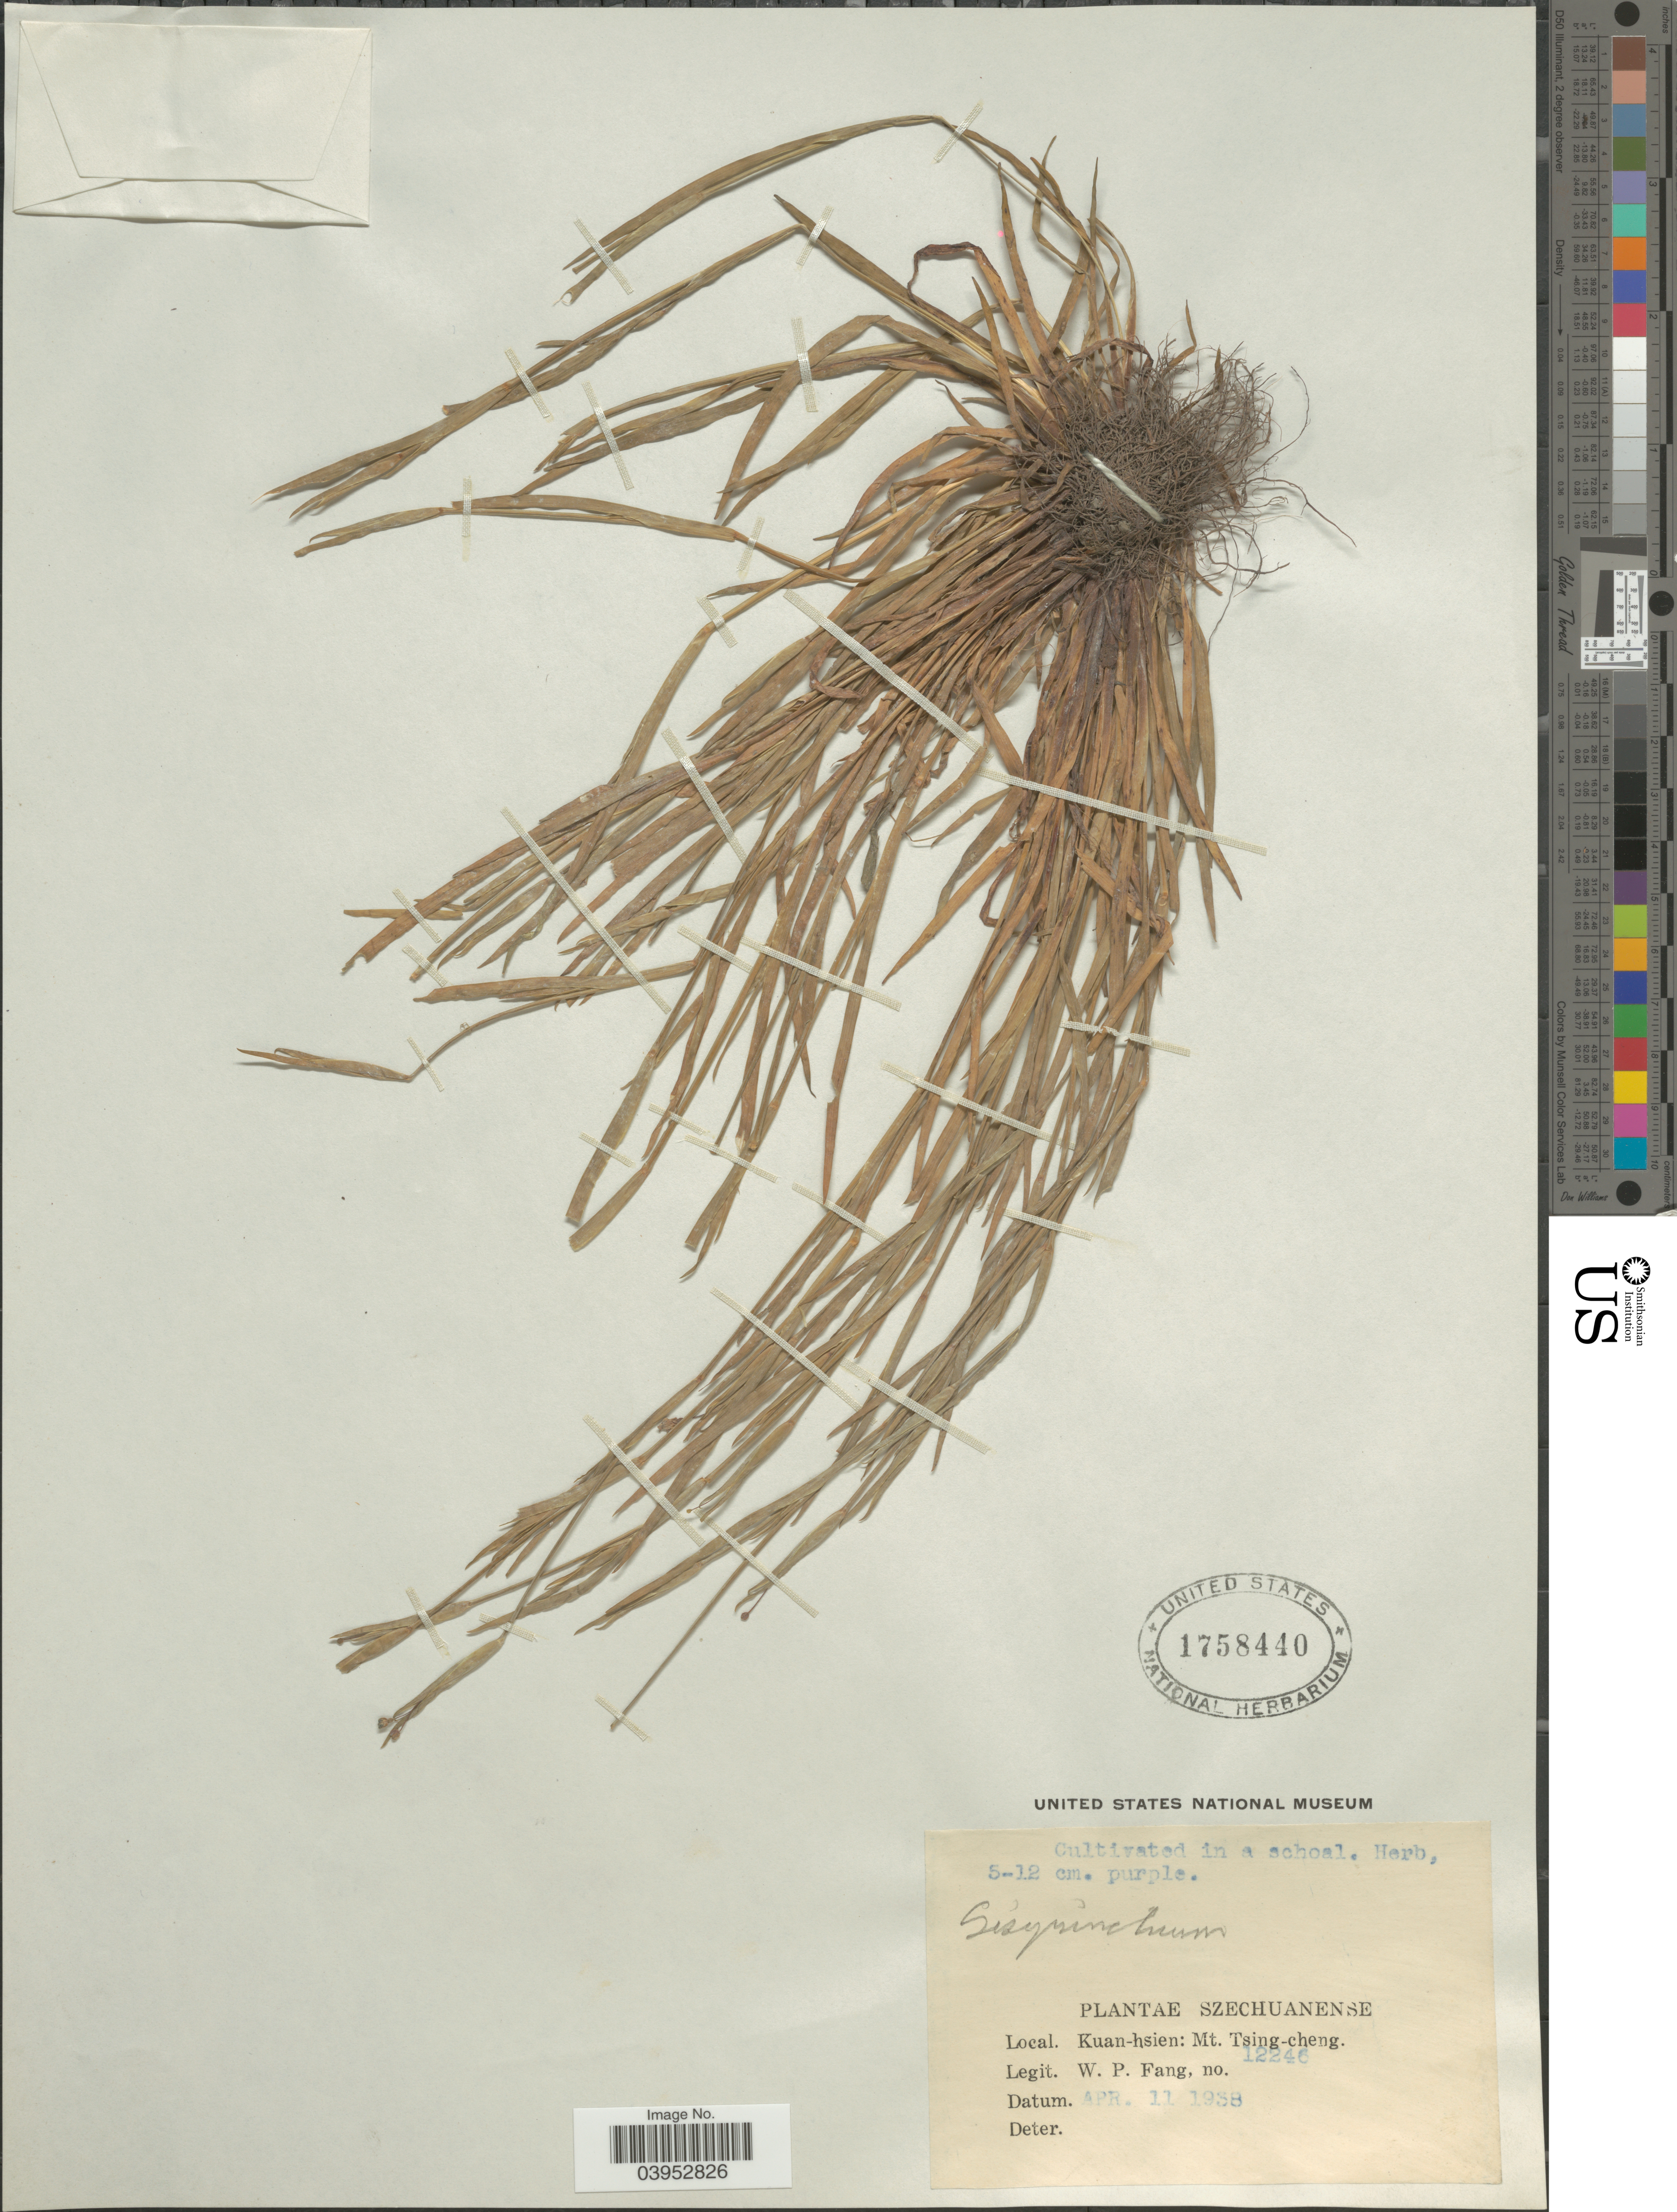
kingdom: Plantae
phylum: Tracheophyta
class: Liliopsida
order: Asparagales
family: Iridaceae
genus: Sisyrinchium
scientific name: Sisyrinchium sp.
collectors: W. P. Fang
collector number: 12246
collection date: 1938-04-11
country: China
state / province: Sichuan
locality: Szechuanense. Kuan-hsien: Mt. Tsing-cheng.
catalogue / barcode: US 1758440